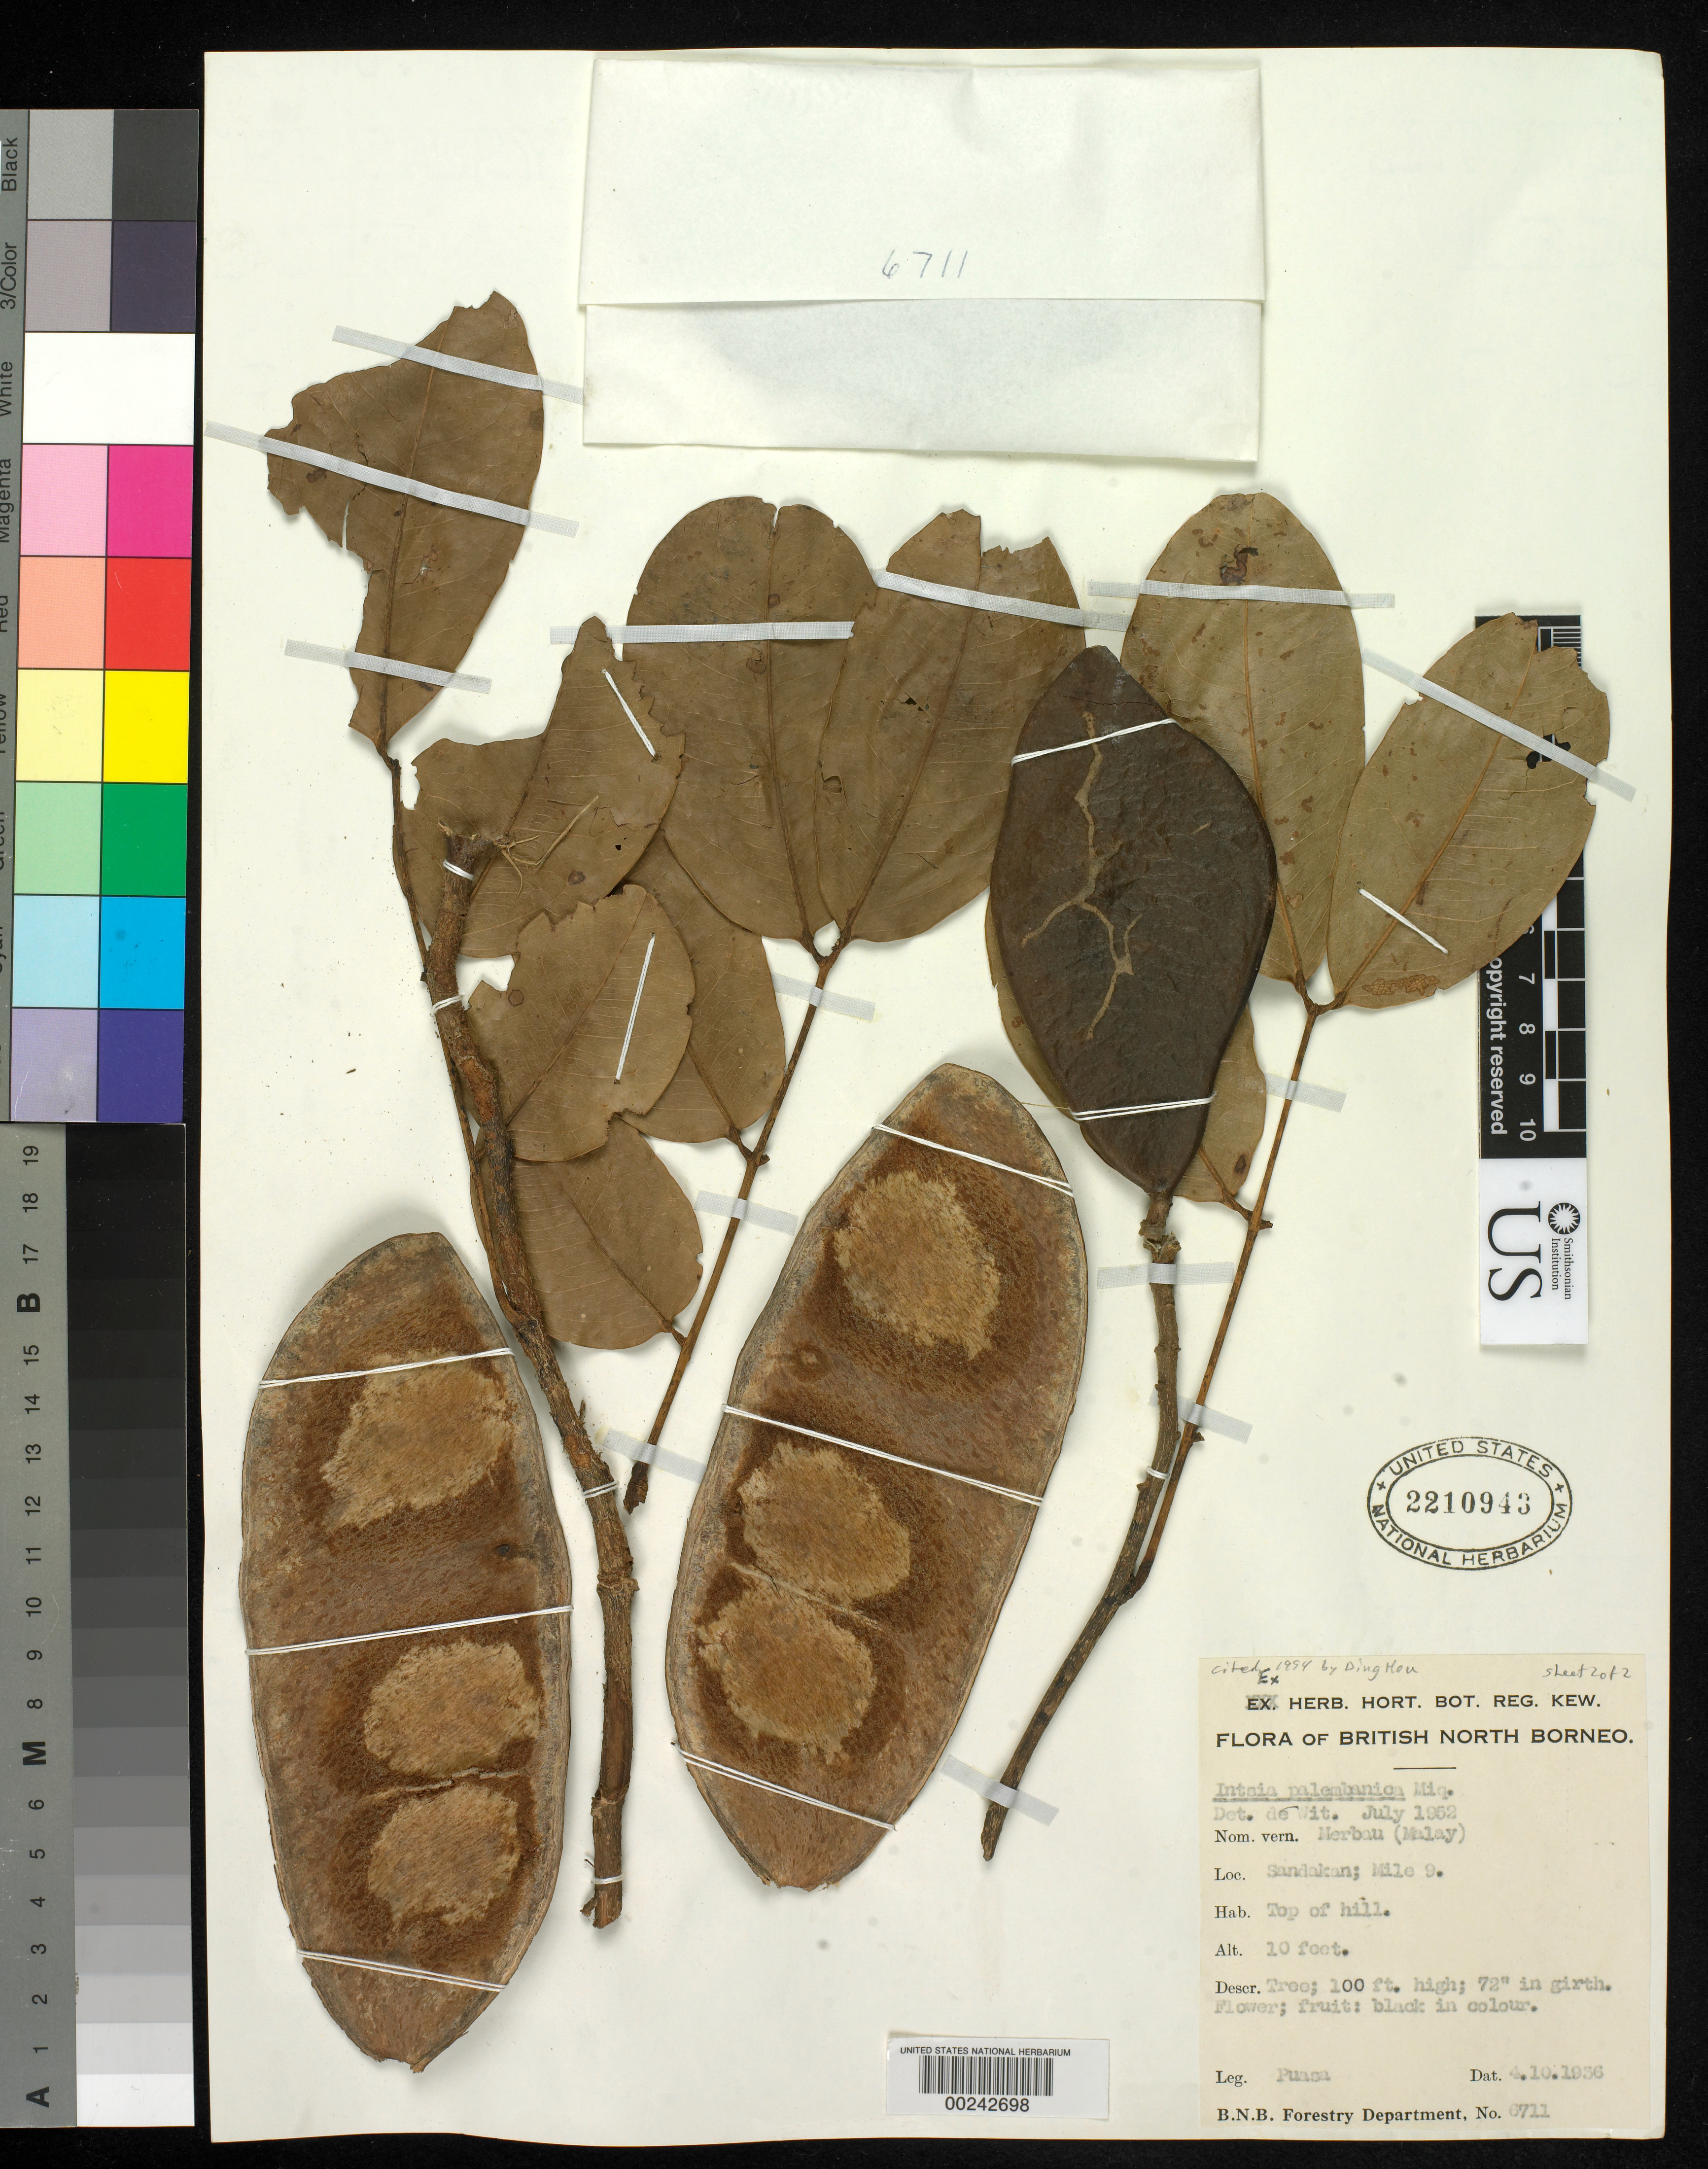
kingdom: Plantae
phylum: Tracheophyta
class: Magnoliopsida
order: Fabales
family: Fabaceae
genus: Intsia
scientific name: Intsia palembanica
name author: Miq.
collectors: M. Puasa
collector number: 6711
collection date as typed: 10 Apr 1936 or 04 Oct 1936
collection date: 1936-04-10 or 1936-10-04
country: Malaysia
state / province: Sabah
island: Borneo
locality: Sandakan; mile 9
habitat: Top of hill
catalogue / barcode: US 2210943